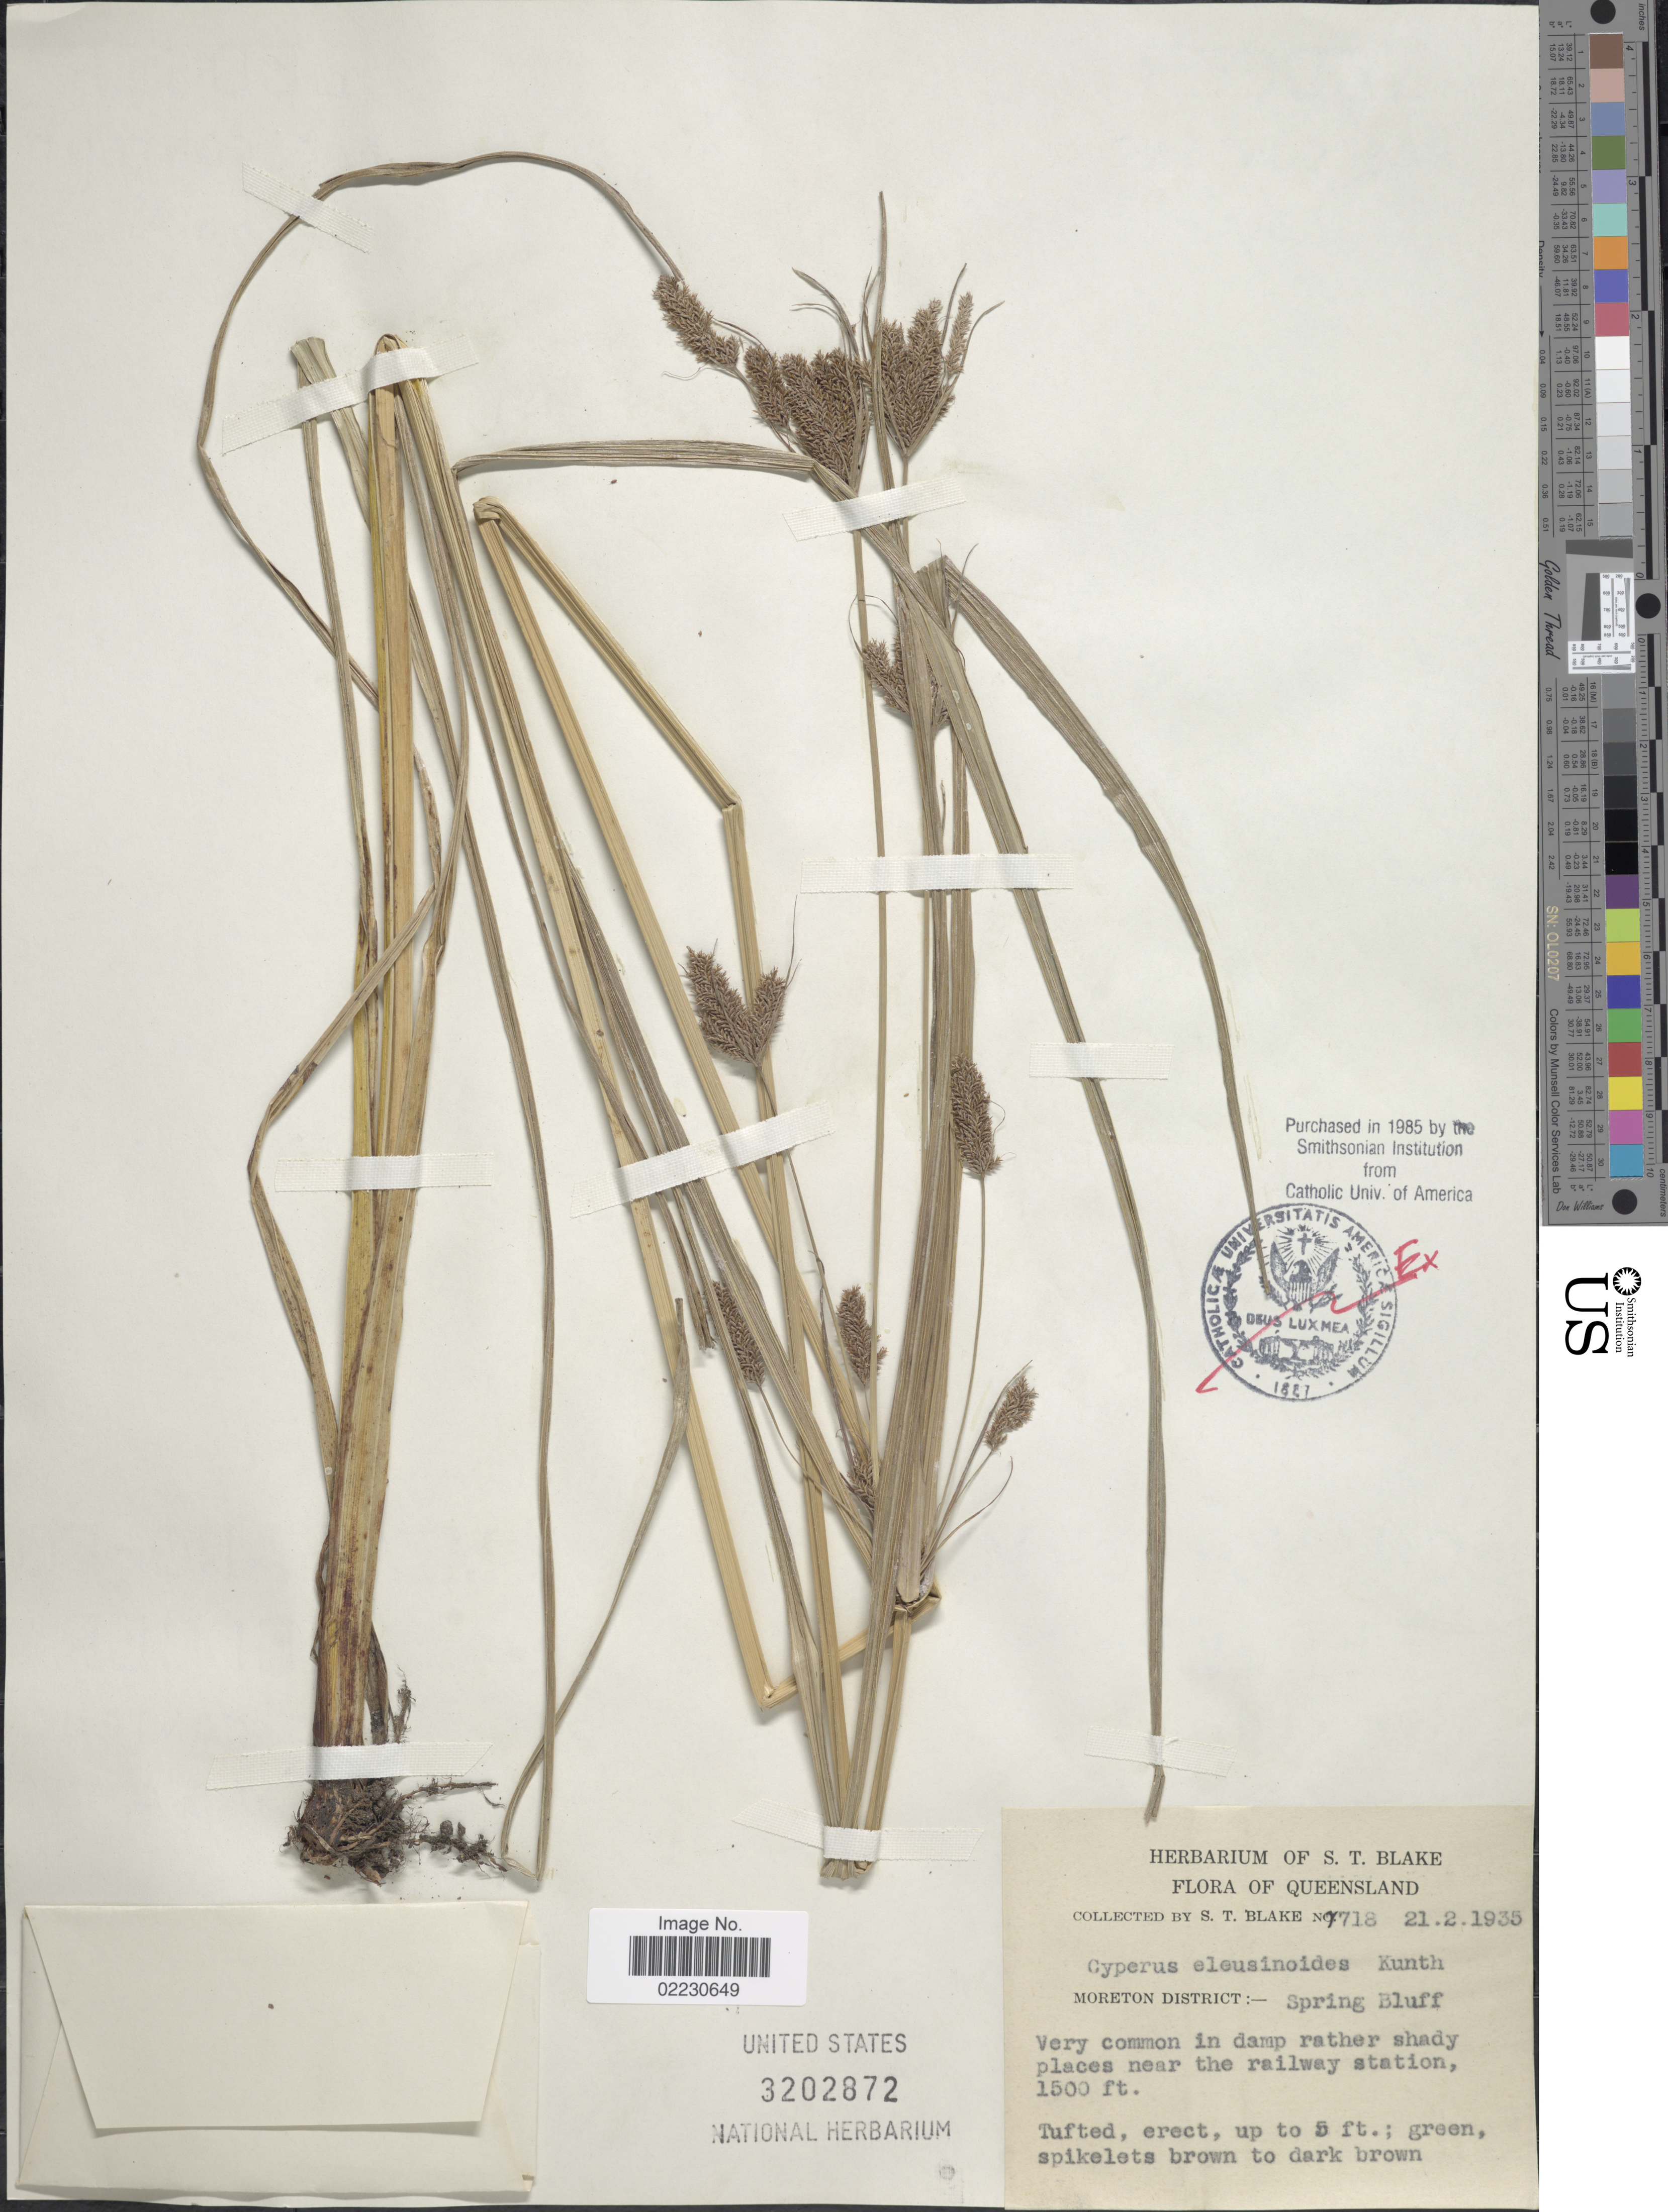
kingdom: Plantae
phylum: Tracheophyta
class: Liliopsida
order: Poales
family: Cyperaceae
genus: Cyperus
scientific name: Cyperus nutans subsp. eleusinoides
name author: (Kunth) T. Koyama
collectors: S. T. Blake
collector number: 7718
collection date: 1935-02-21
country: Australia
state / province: Queensland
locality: Moreton District. Moreton District:- Spring Bluff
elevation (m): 457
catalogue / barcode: US 3202872